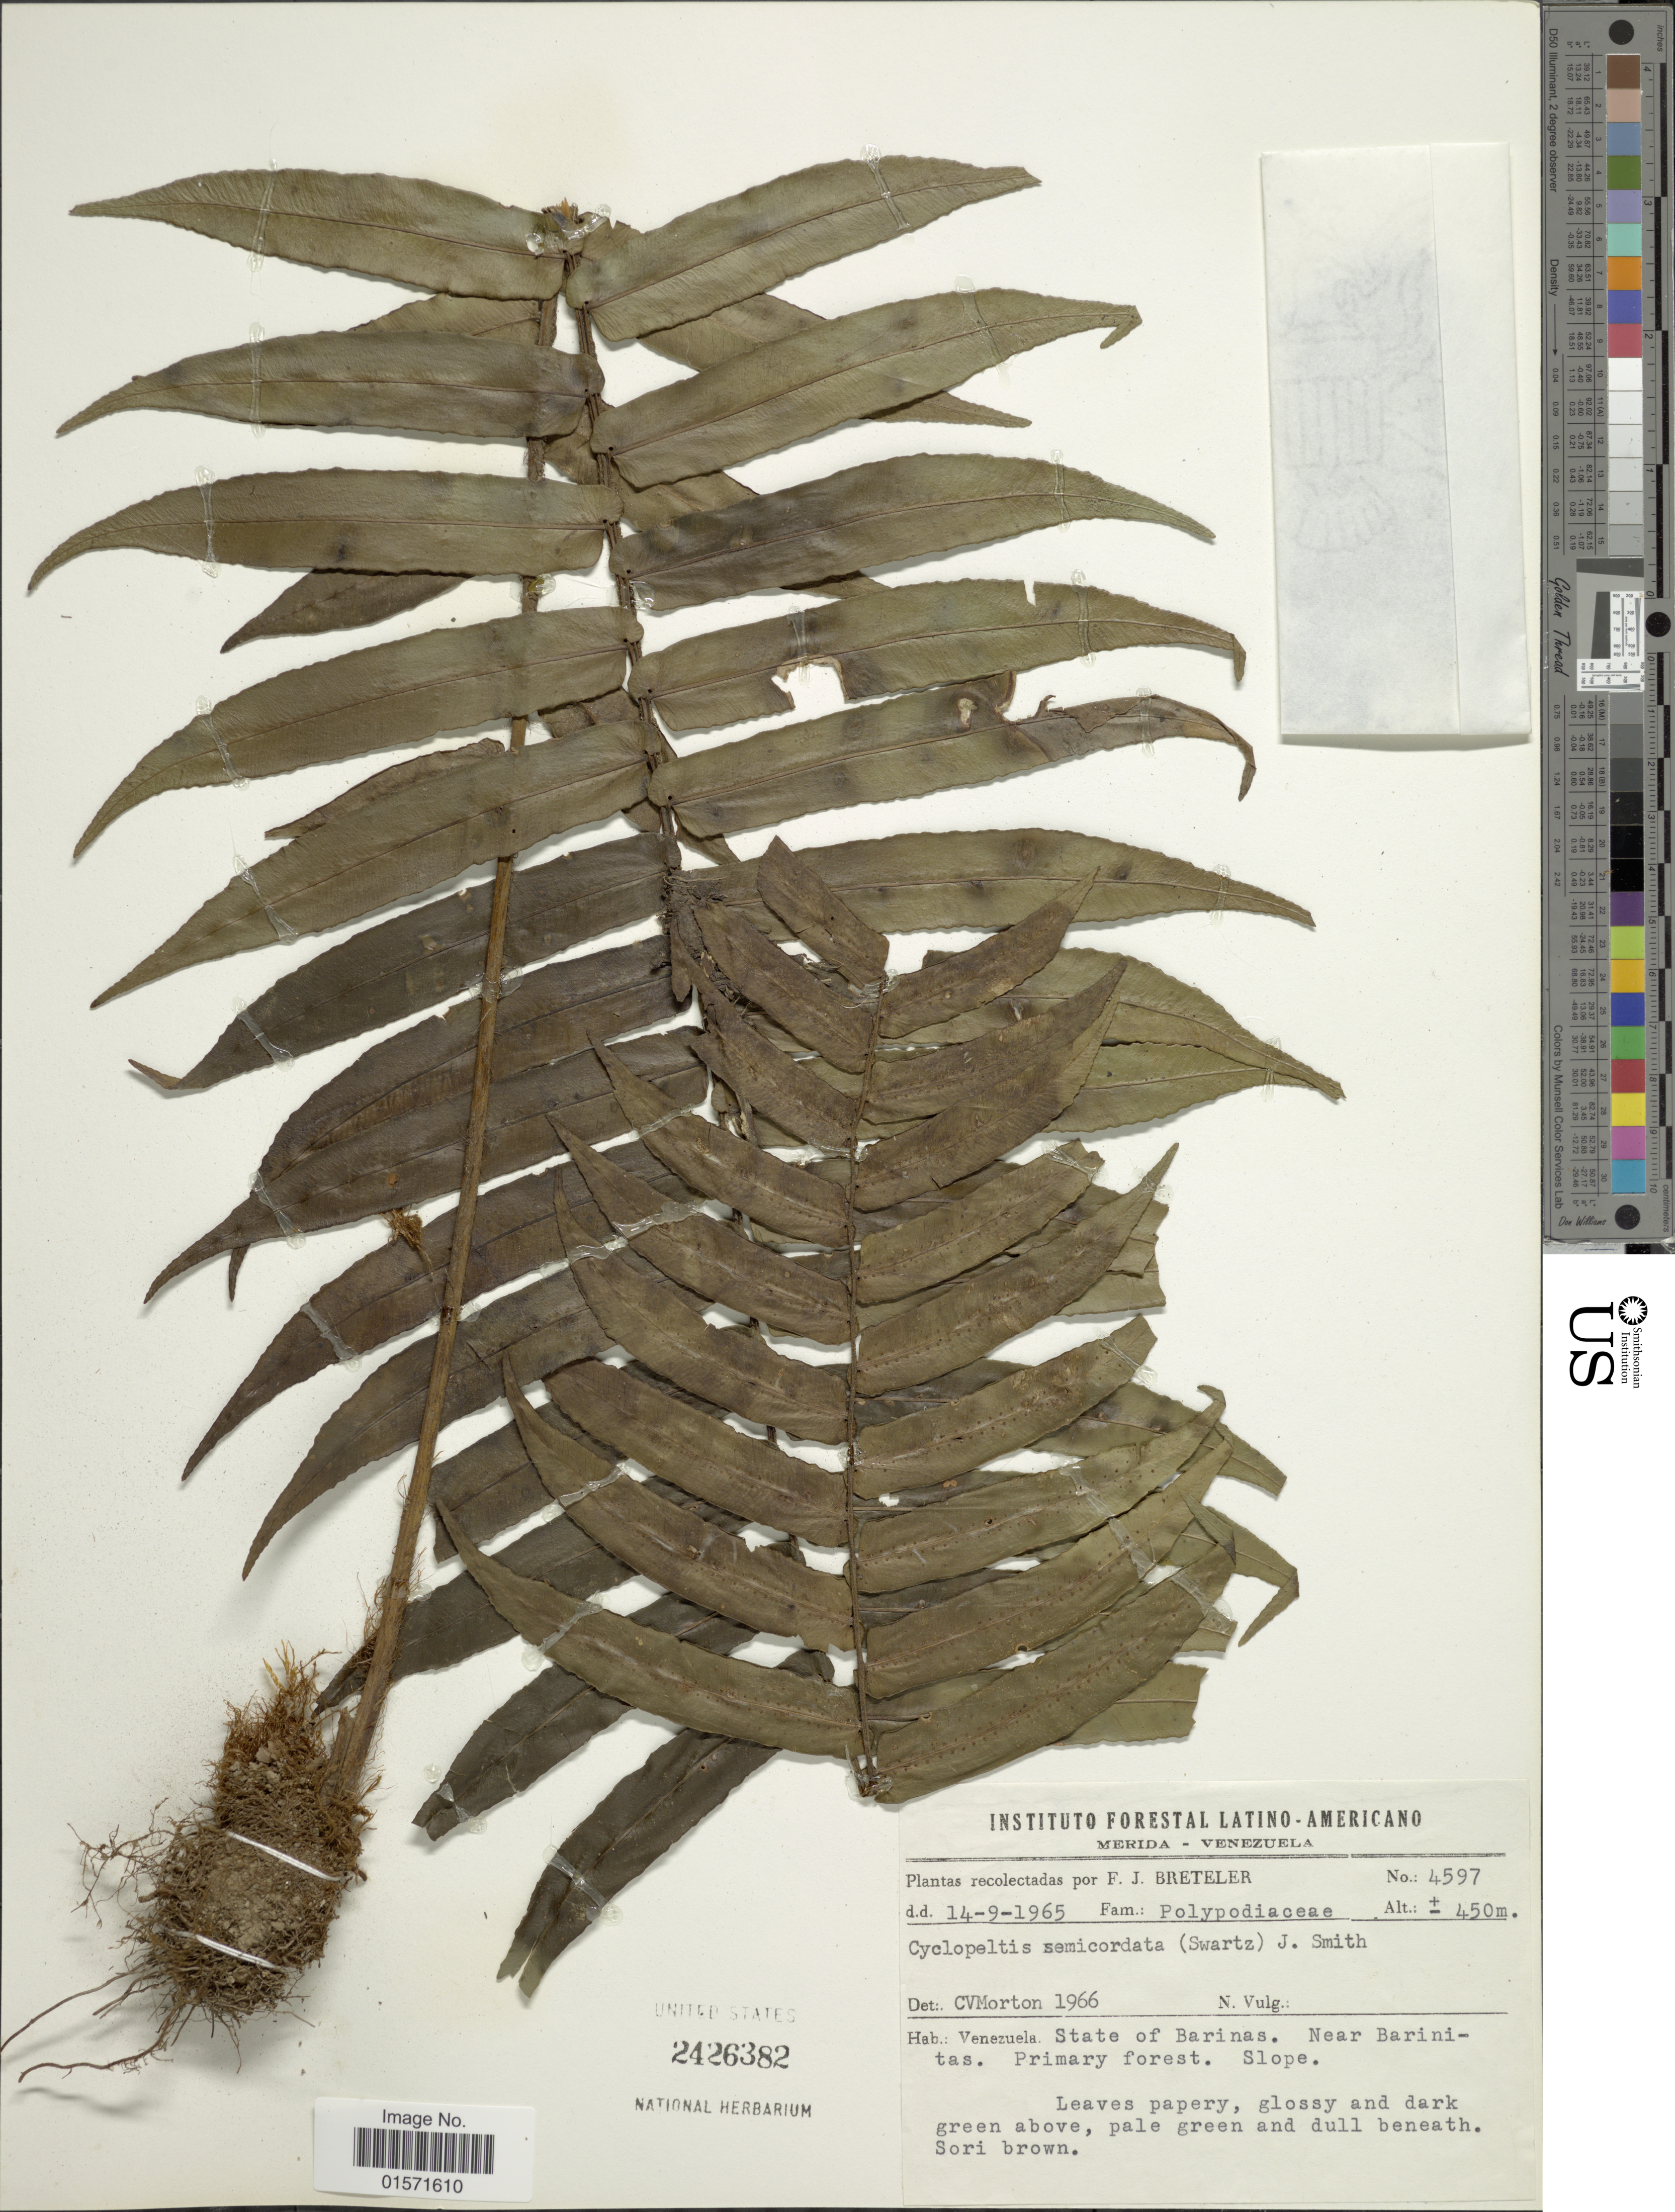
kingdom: Plantae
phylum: Tracheophyta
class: Polypodiopsida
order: Polypodiales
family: Lomariopsidaceae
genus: Cyclopeltis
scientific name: Cyclopeltis semicordata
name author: (Sw.) J. Sm.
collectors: F. J. Breteler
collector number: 4597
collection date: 1965-09-14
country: Venezuela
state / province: Barinas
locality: State of Barinas. Near Barinitas.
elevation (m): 450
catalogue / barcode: US 2426382